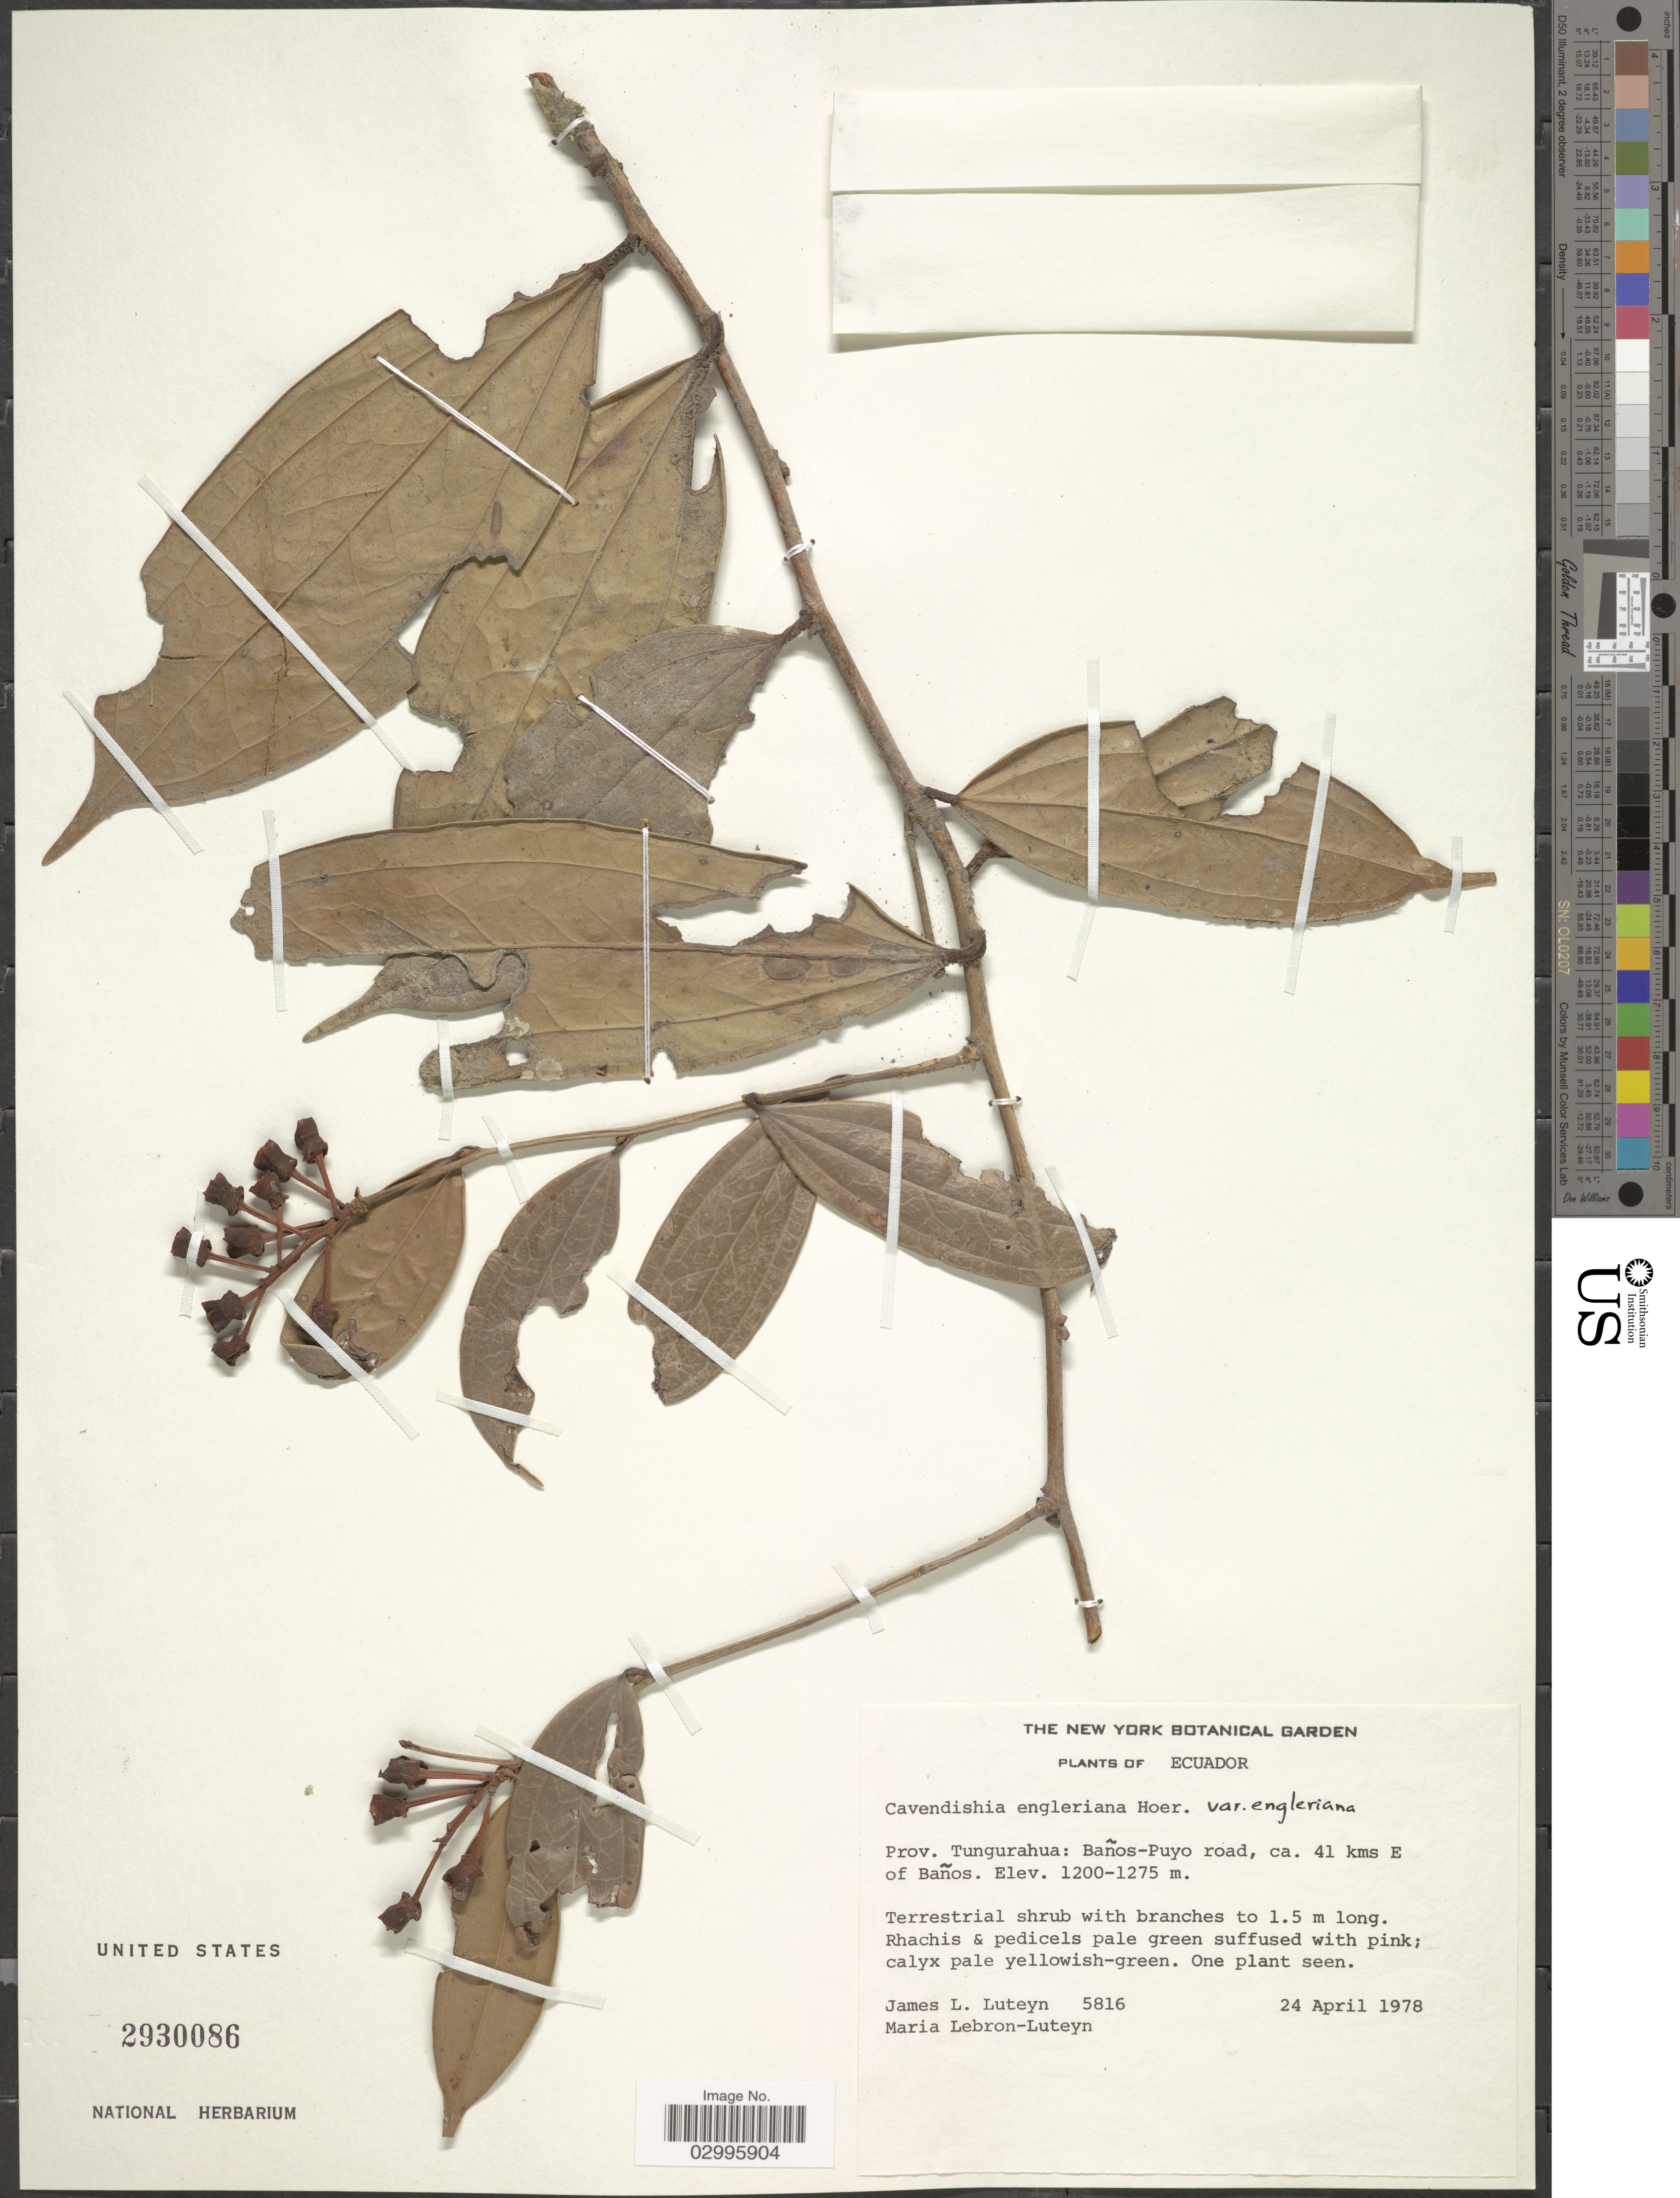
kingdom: Plantae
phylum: Tracheophyta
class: Magnoliopsida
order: Ericales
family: Ericaceae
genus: Cavendishia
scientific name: Cavendishia engleriana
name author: Hoerold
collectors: J. Luteyn & M. L. Lebrón-Luteyn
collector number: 5816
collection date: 1978-04-24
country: Ecuador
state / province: Tungurahua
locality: Baños-Puyo road, ca. 41 kms E of Baños.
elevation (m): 1200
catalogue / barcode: US 2930086